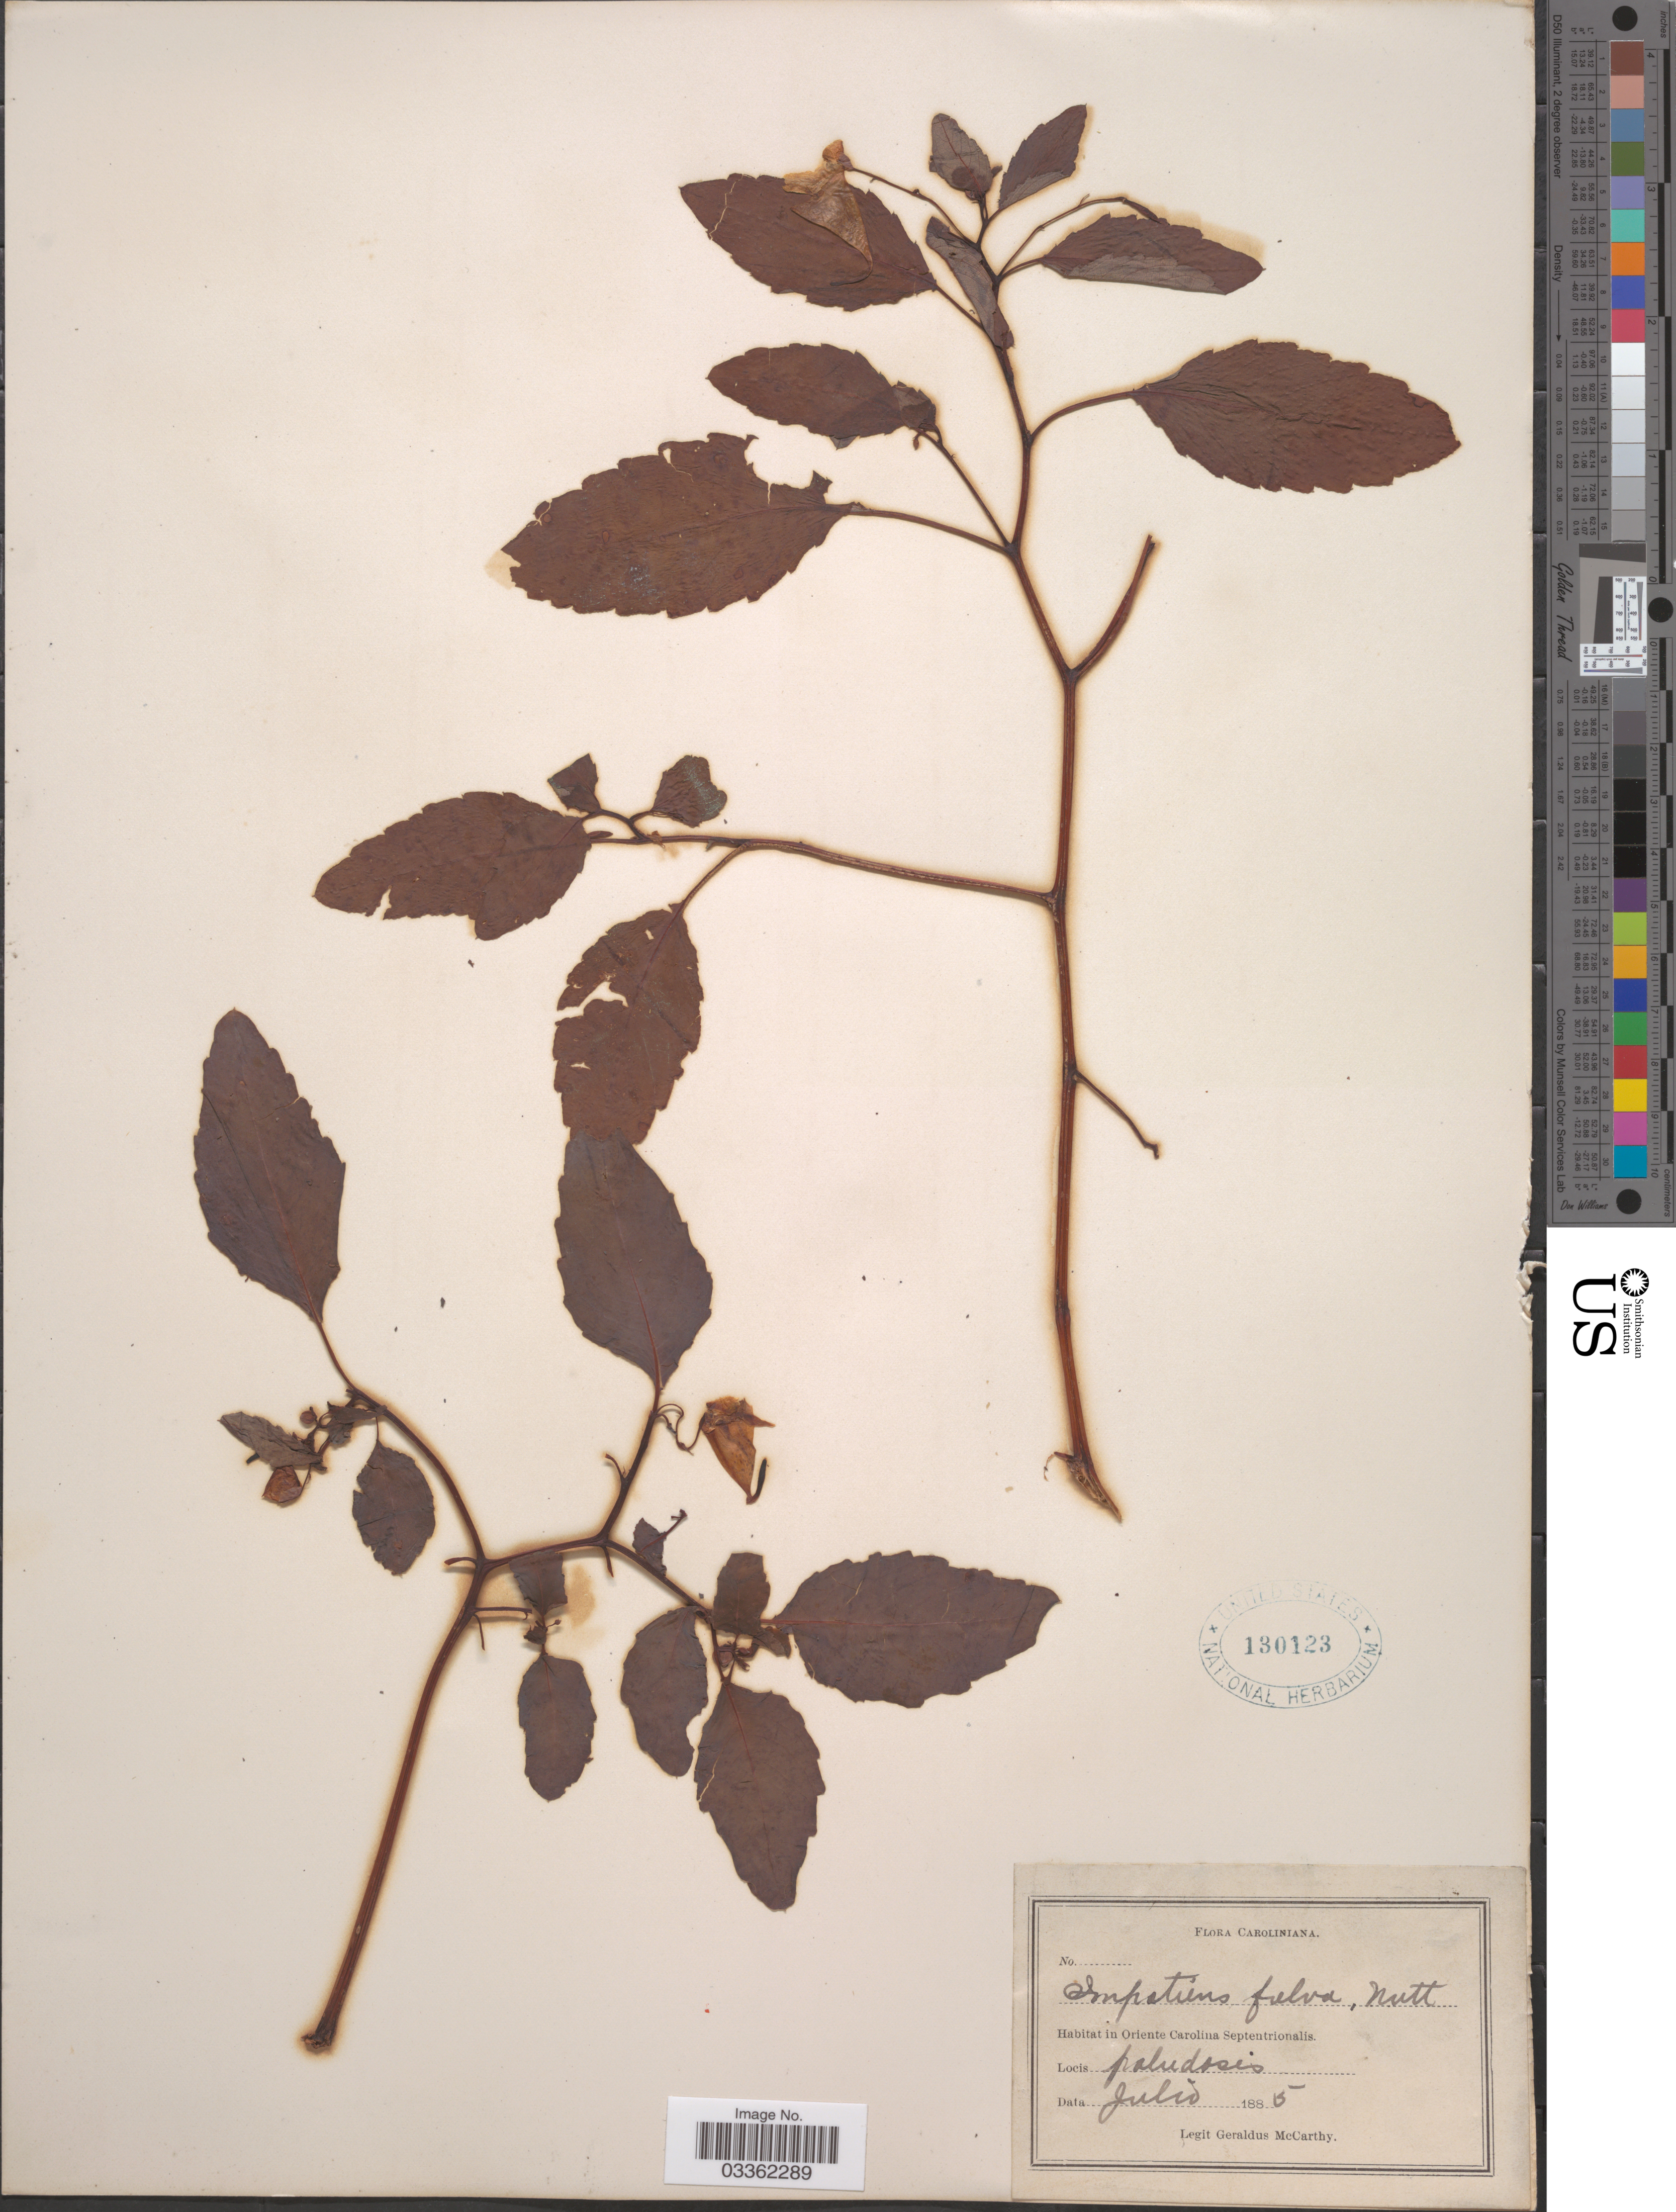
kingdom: Plantae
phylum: Tracheophyta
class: Magnoliopsida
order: Ericales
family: Balsaminaceae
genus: Impatiens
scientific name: Impatiens capensis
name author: Meerb.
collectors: M. McCarthy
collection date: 1885-07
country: United States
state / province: North Carolina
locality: Caroliana, Oriente Carolina Septentrionalis.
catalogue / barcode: US 130123